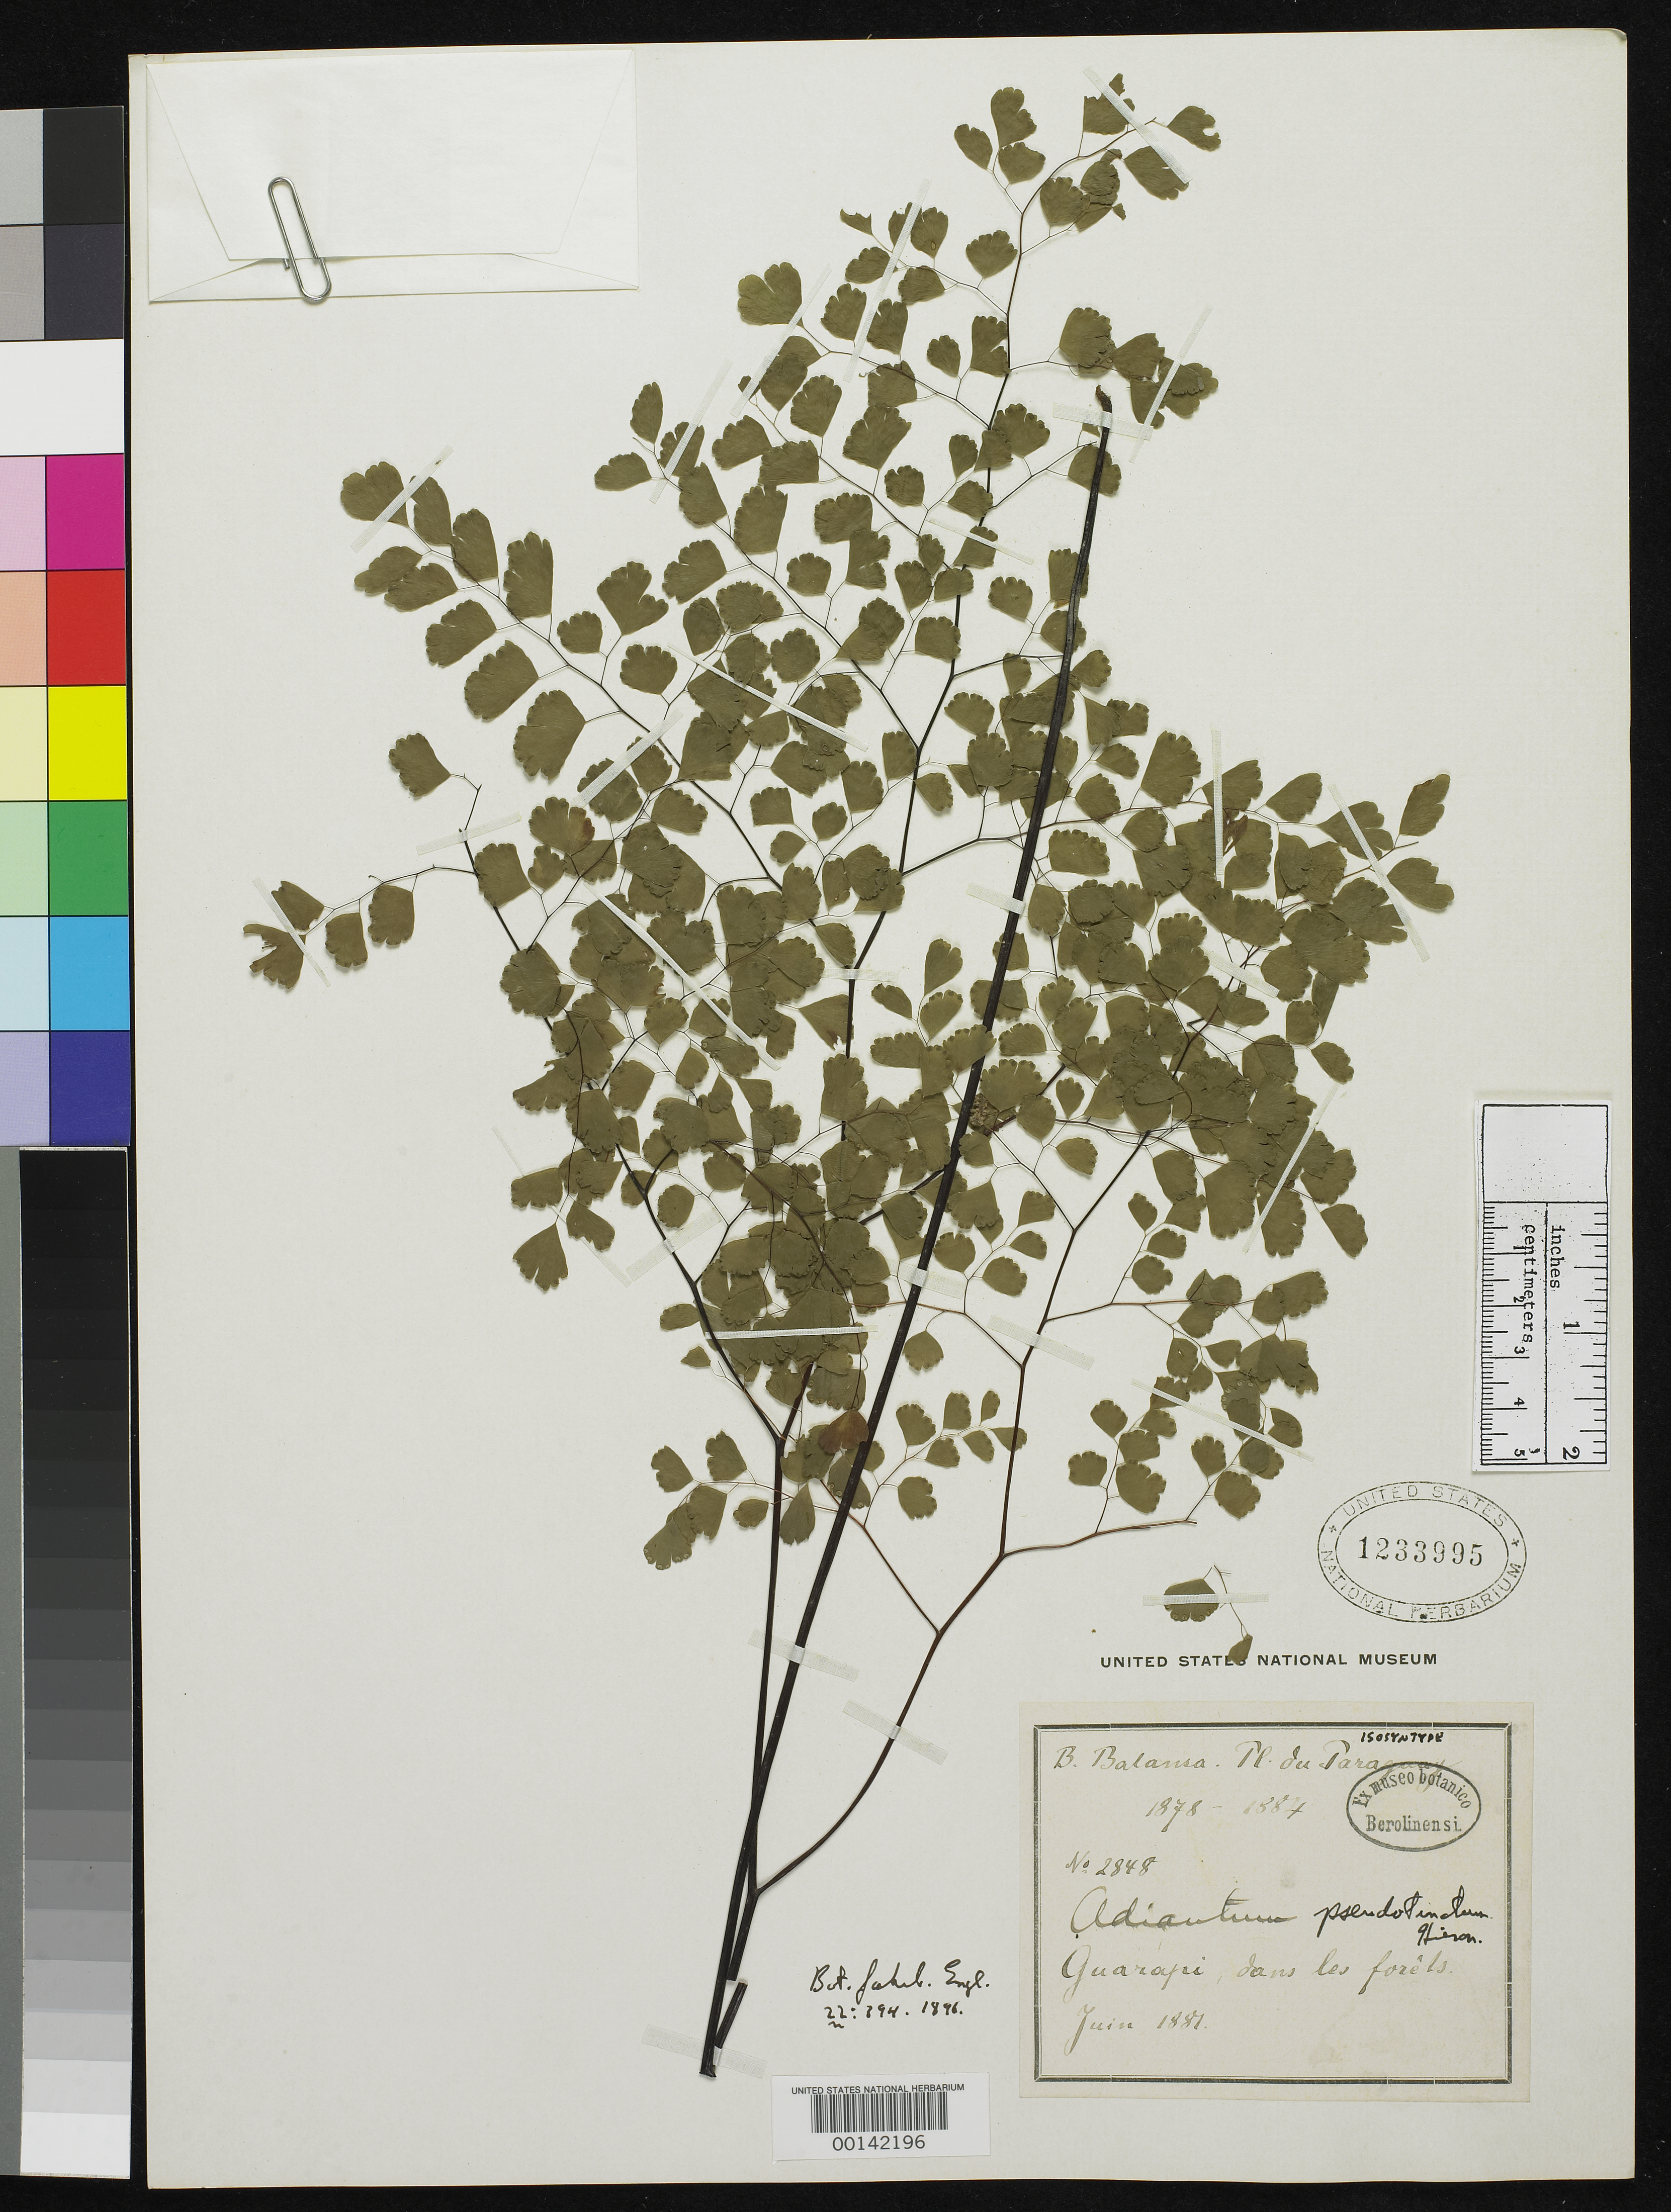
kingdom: Plantae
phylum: Tracheophyta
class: Polypodiopsida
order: Polypodiales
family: Pteridaceae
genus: Adiantum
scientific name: Adiantum pseudotinctum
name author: Hieron.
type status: Isosyntype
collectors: B. Balansa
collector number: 2848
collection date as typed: Jun 1881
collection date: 1881-06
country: Paraguay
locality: Guarapi.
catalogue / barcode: US 1233995